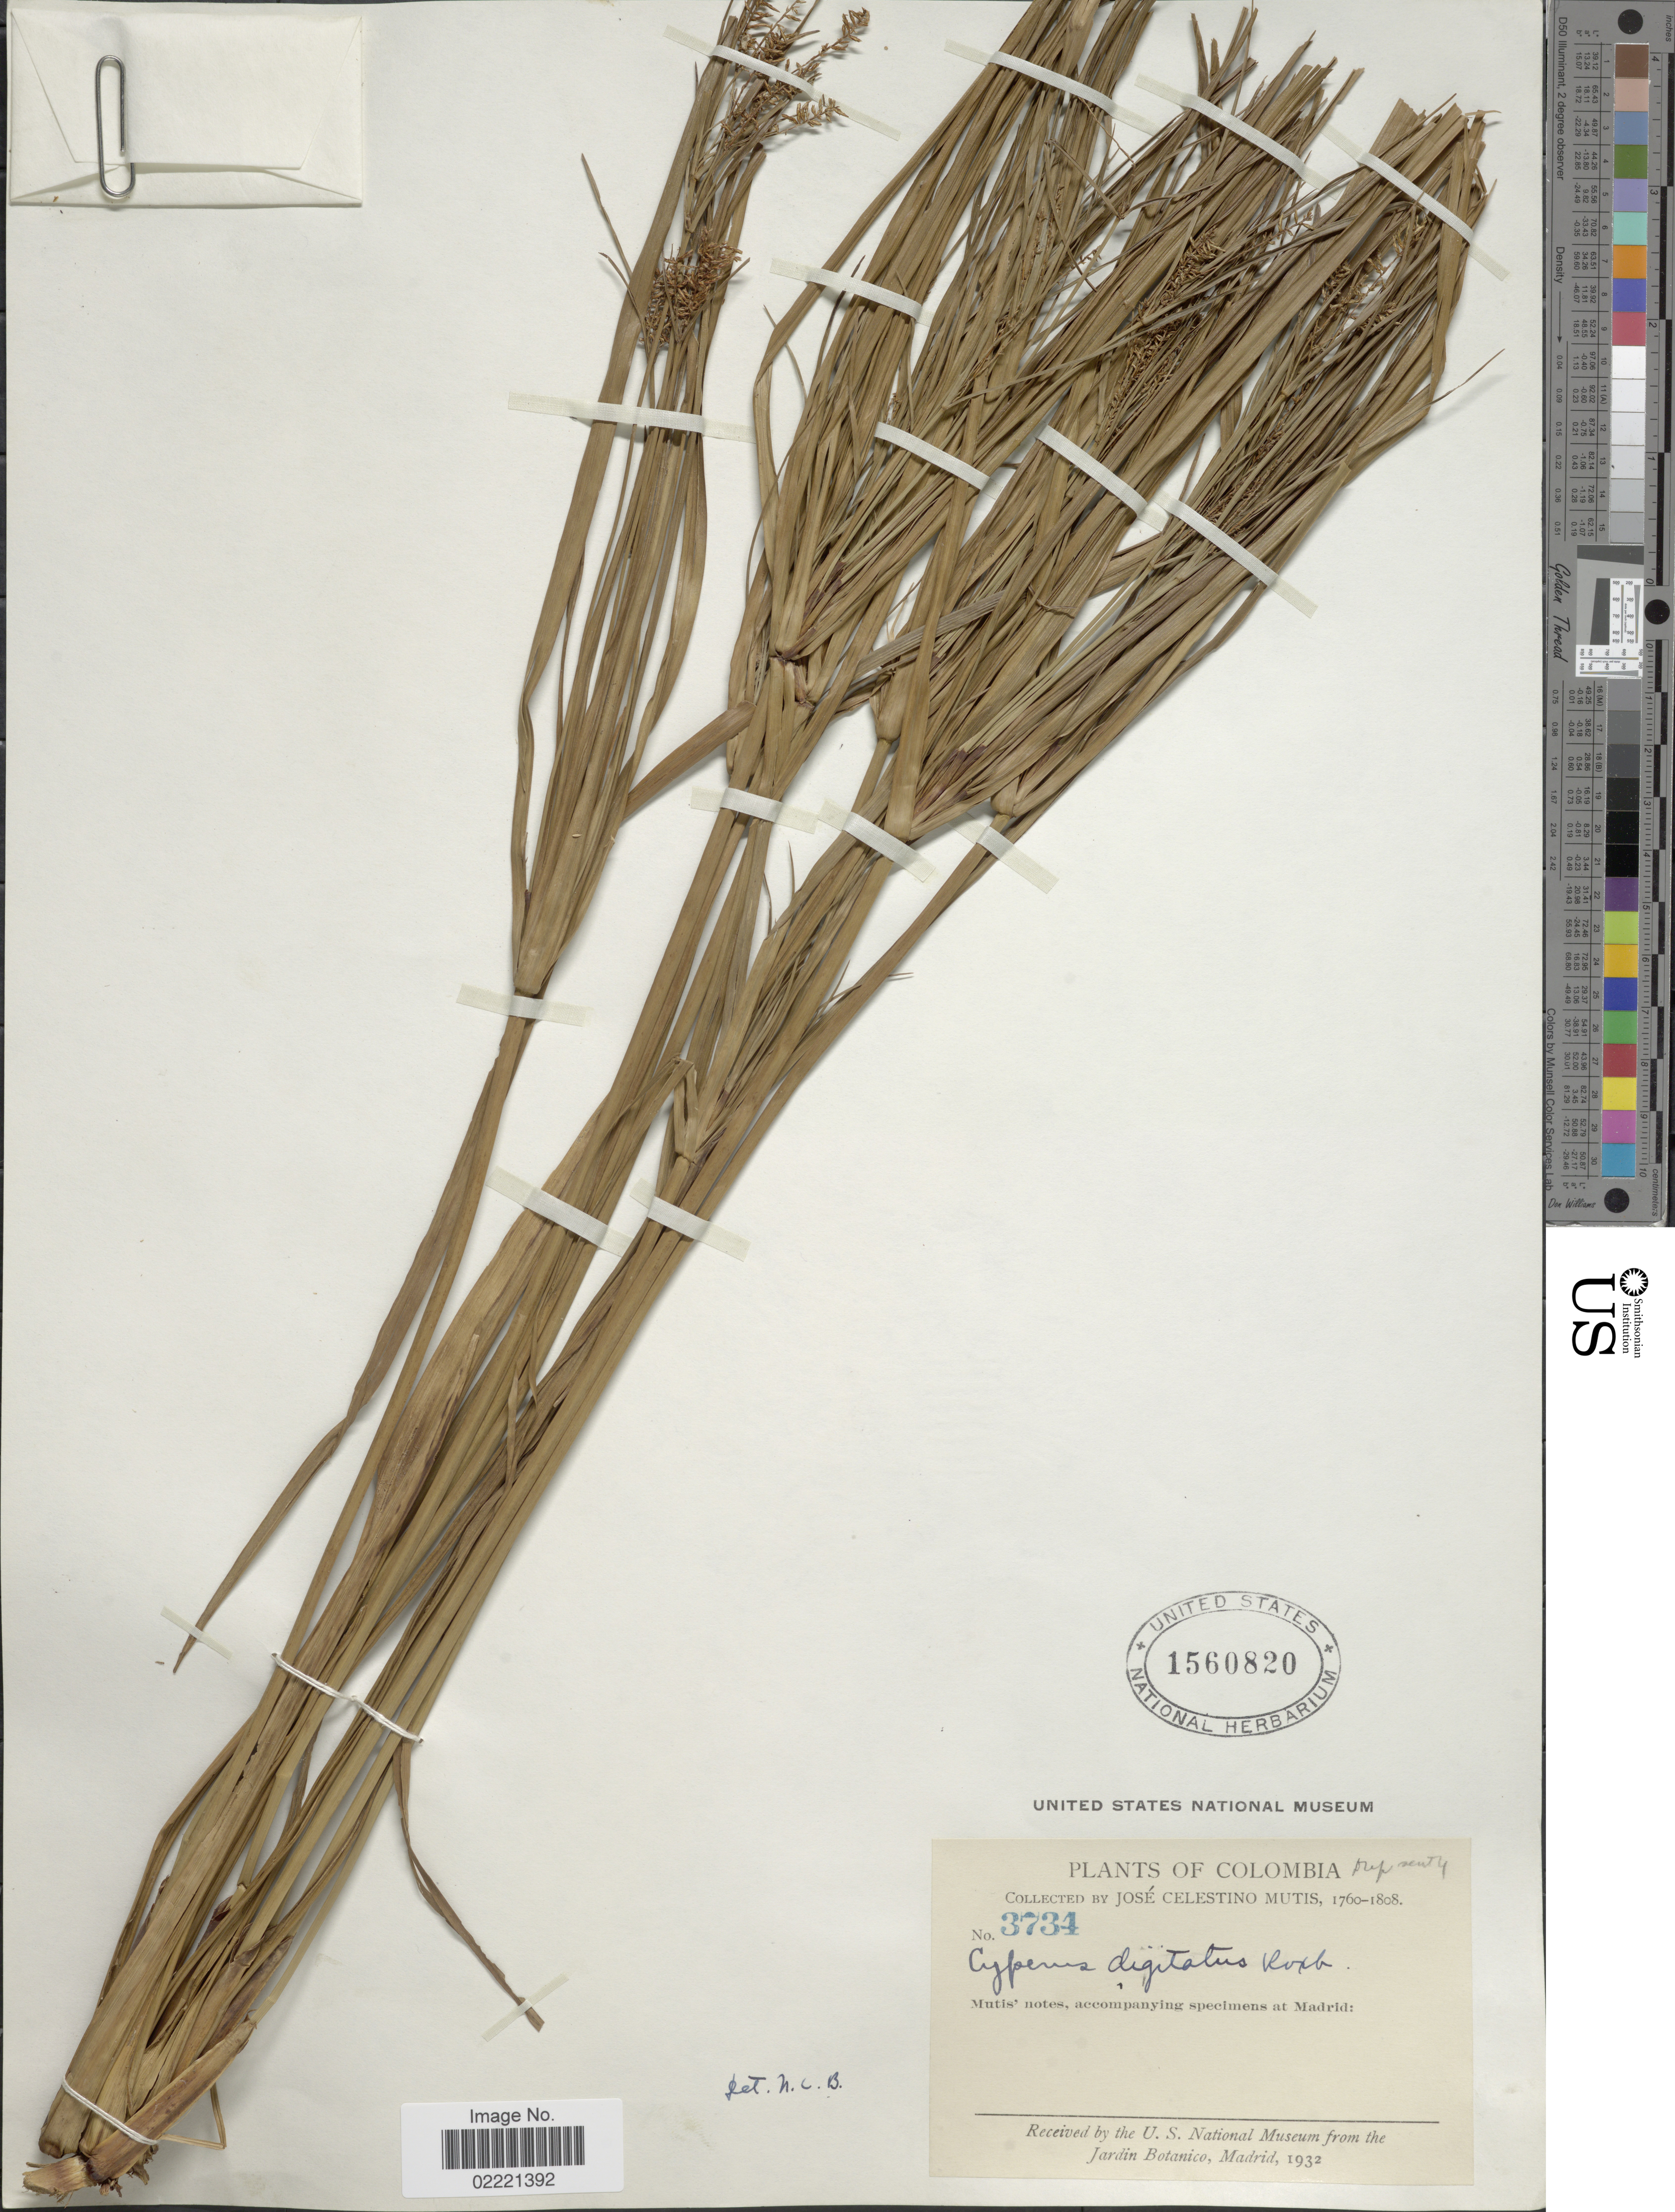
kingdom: Plantae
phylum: Tracheophyta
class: Liliopsida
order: Poales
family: Cyperaceae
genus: Cyperus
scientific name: Cyperus digitatus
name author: Roxb.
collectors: J. C. B. Mutis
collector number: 3734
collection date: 1760/1808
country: Colombia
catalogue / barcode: US 1560820